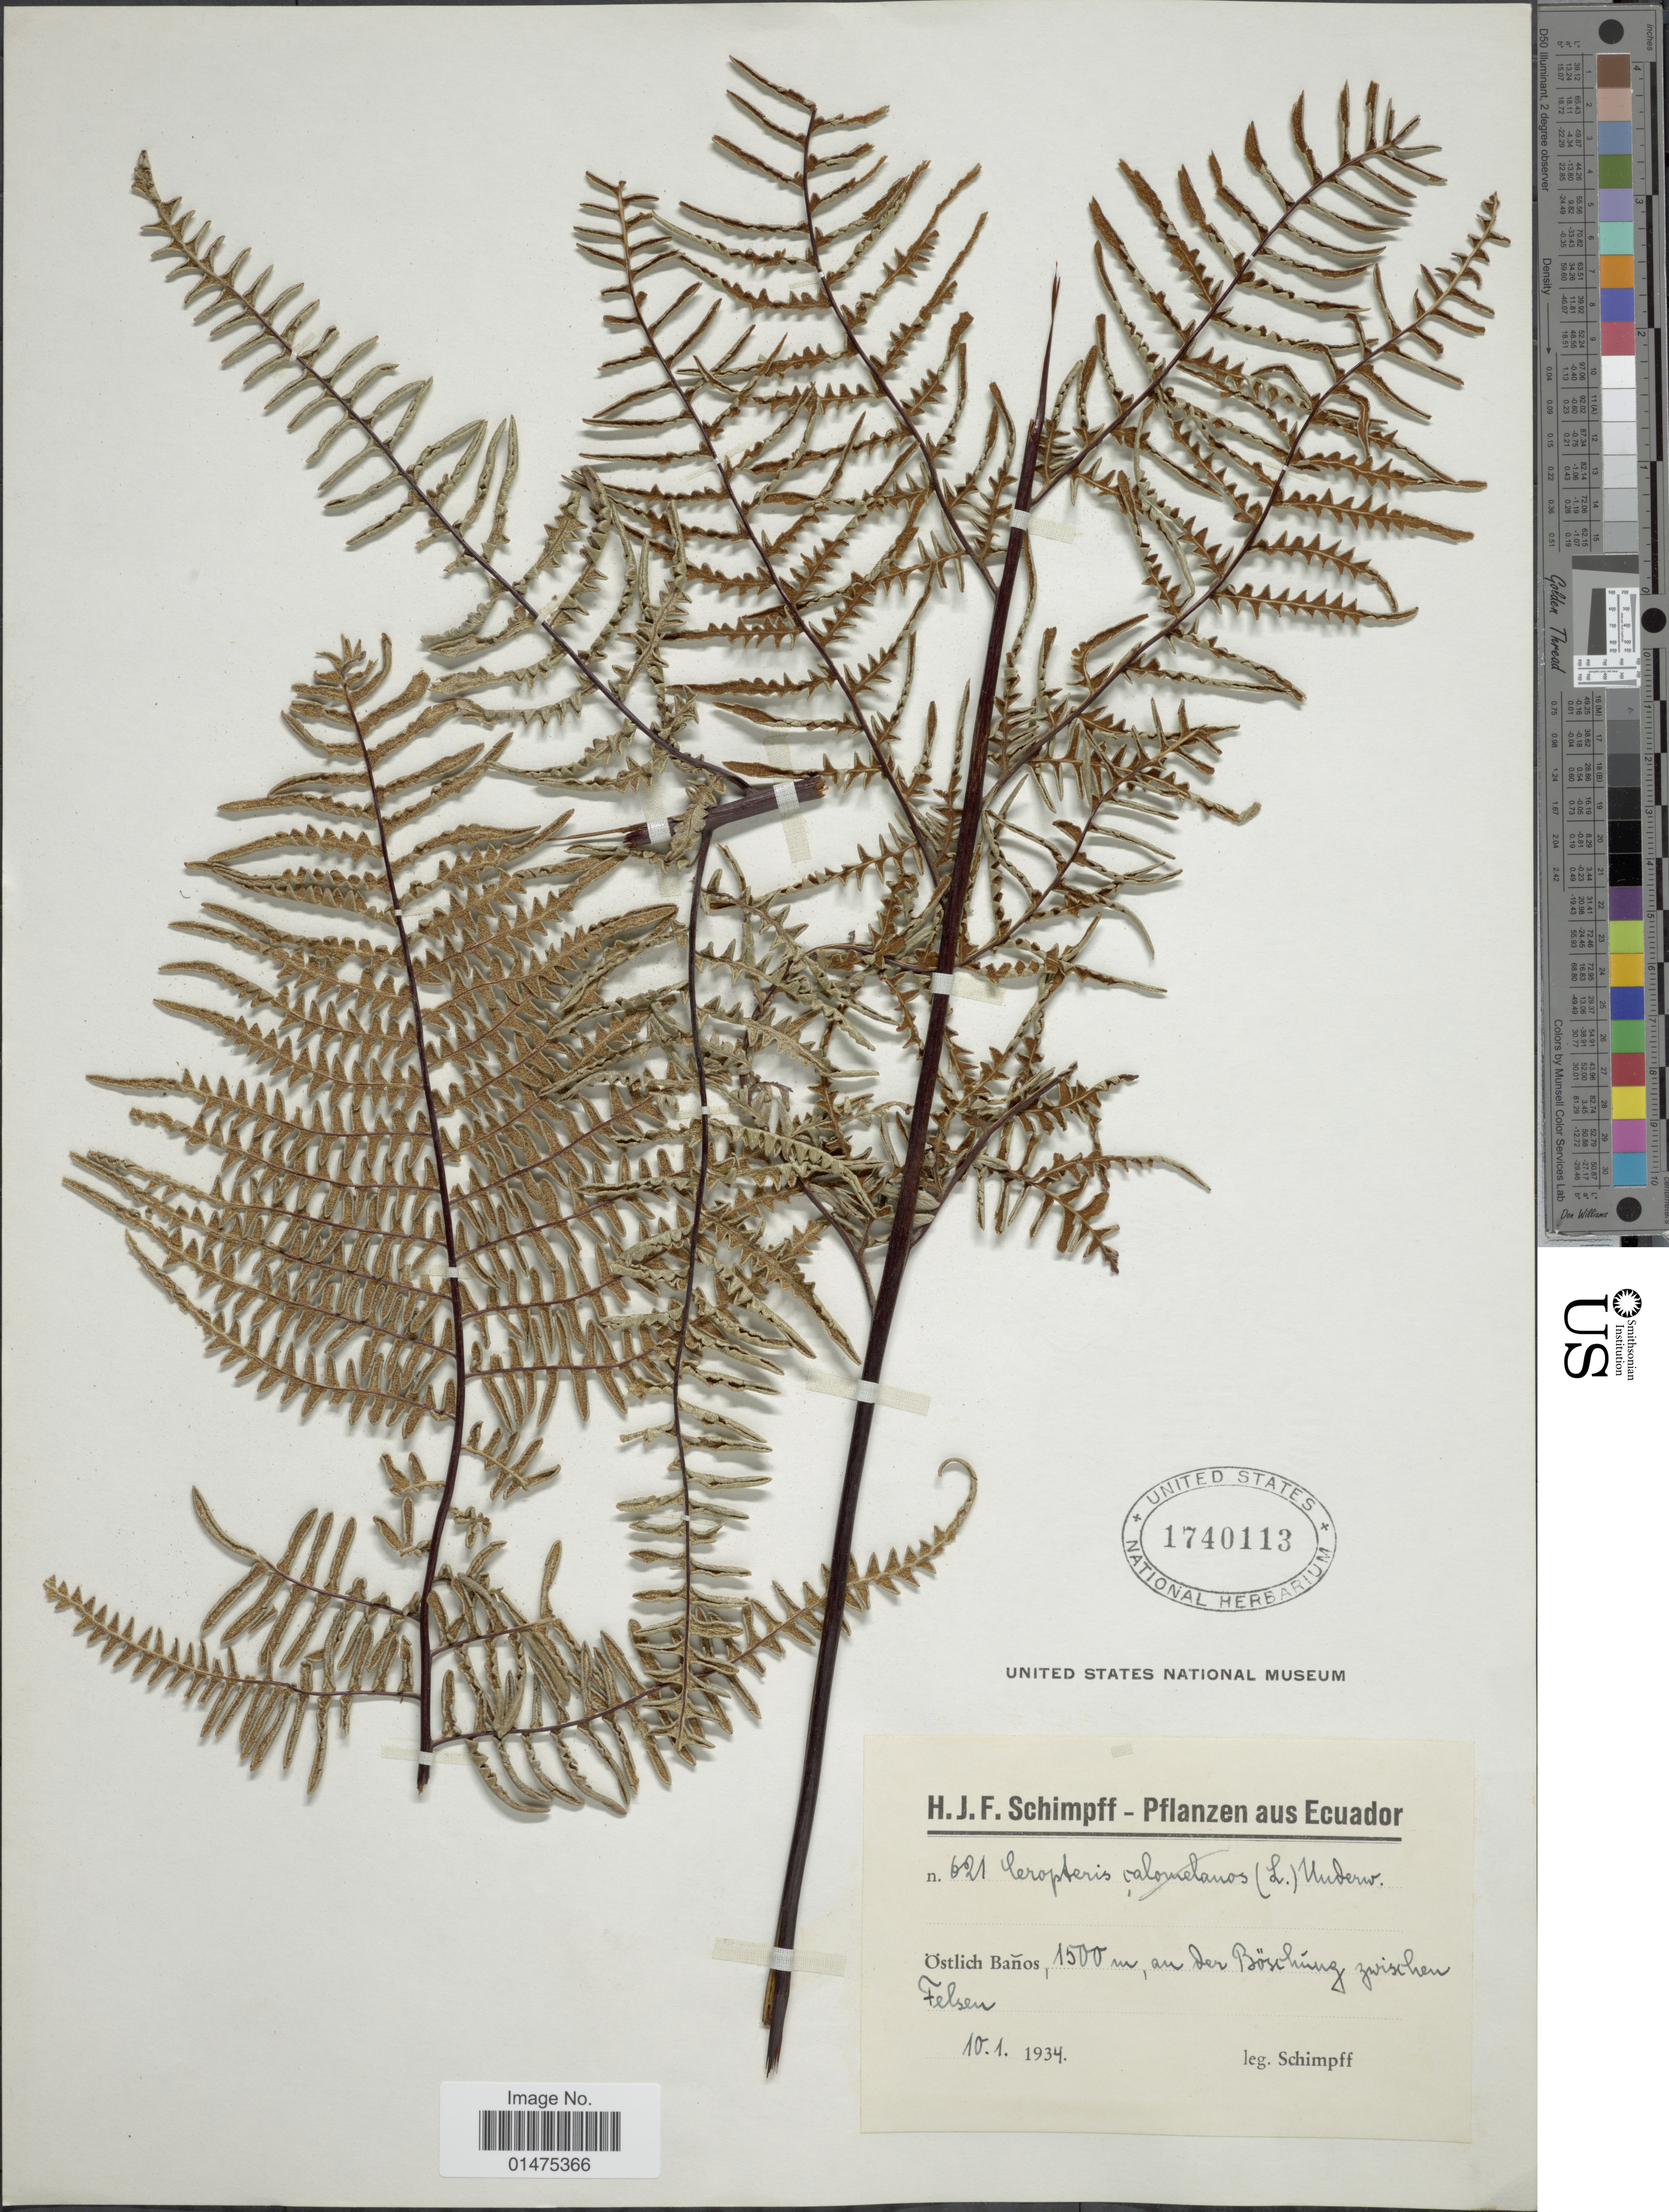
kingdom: Plantae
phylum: Tracheophyta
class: Polypodiopsida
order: Polypodiales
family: Pteridaceae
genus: Pityrogramma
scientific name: Pityrogramma sp.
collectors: H. Schimpff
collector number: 621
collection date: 1934-01-10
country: Ecuador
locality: Ostlich Baños, au der Boschung zwischen Fehsen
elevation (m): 1500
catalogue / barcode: US 1740113